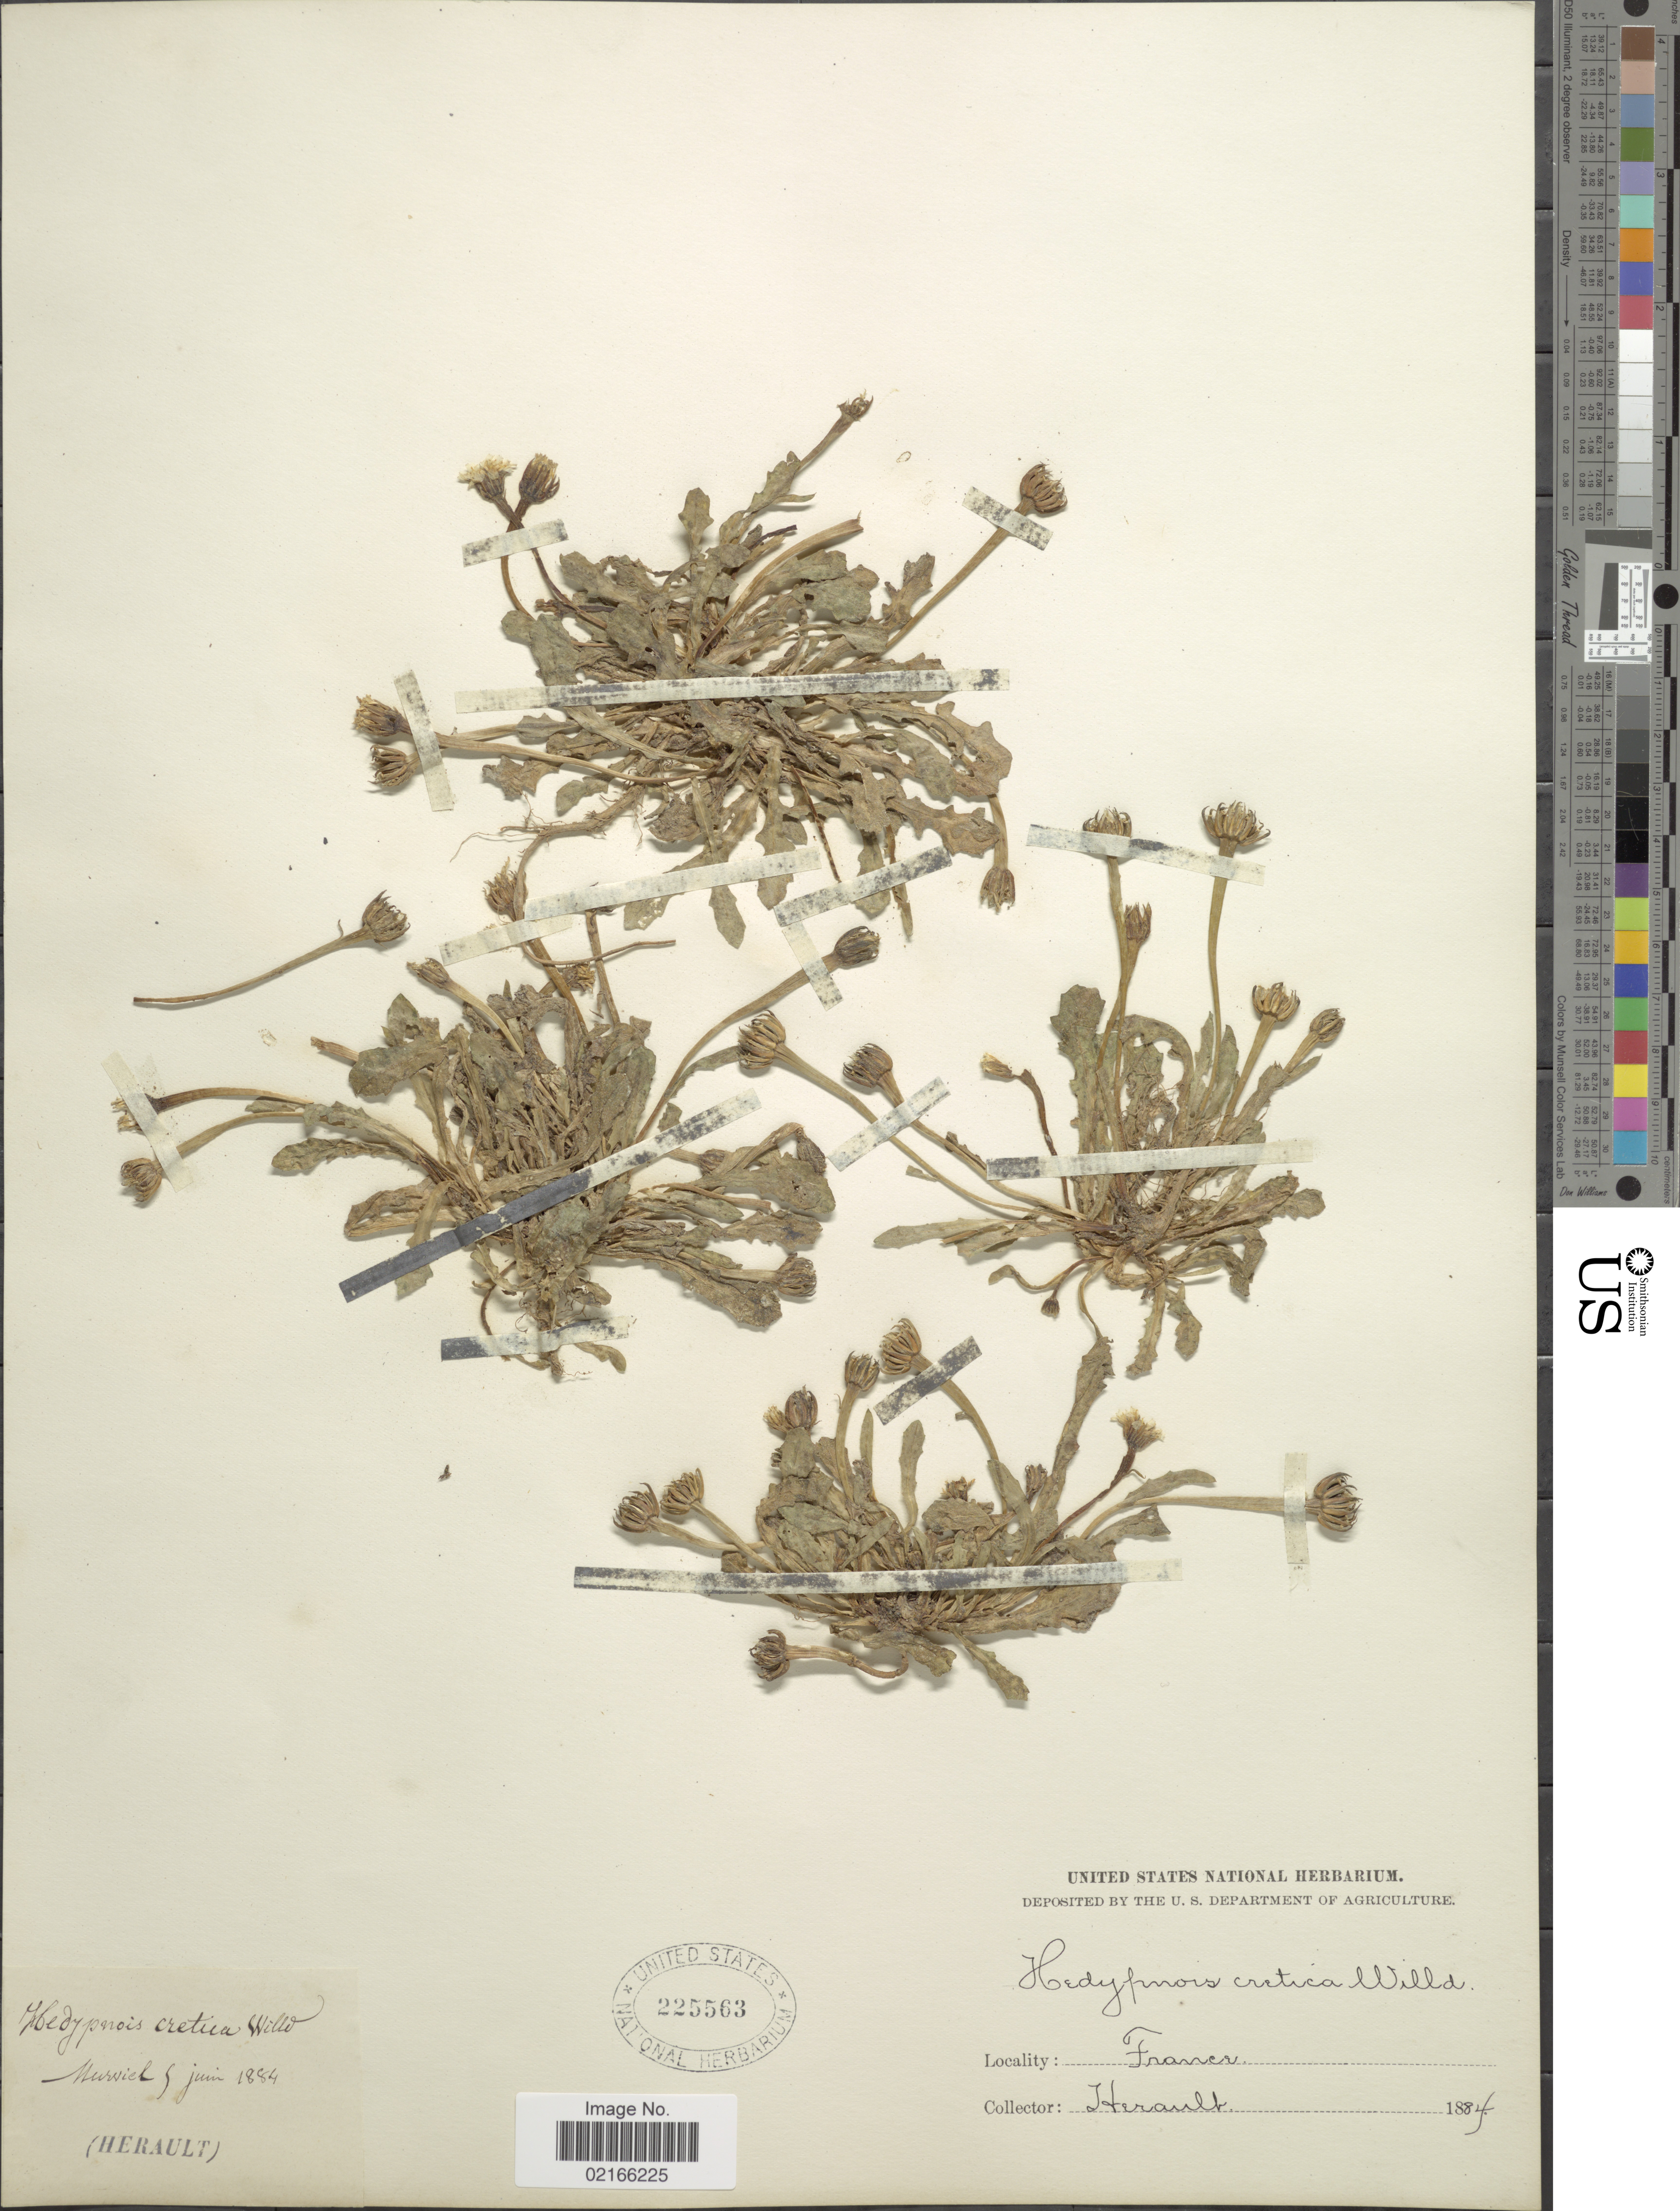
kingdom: Plantae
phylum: Tracheophyta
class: Magnoliopsida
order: Asterales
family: Asteraceae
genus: Hedypnois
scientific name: Hedypnois rhagadioloides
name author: (L.) F.W. Schmidt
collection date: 1884-06-05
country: France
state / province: Occitanie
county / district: Hérault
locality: Murviel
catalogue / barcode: US 225563